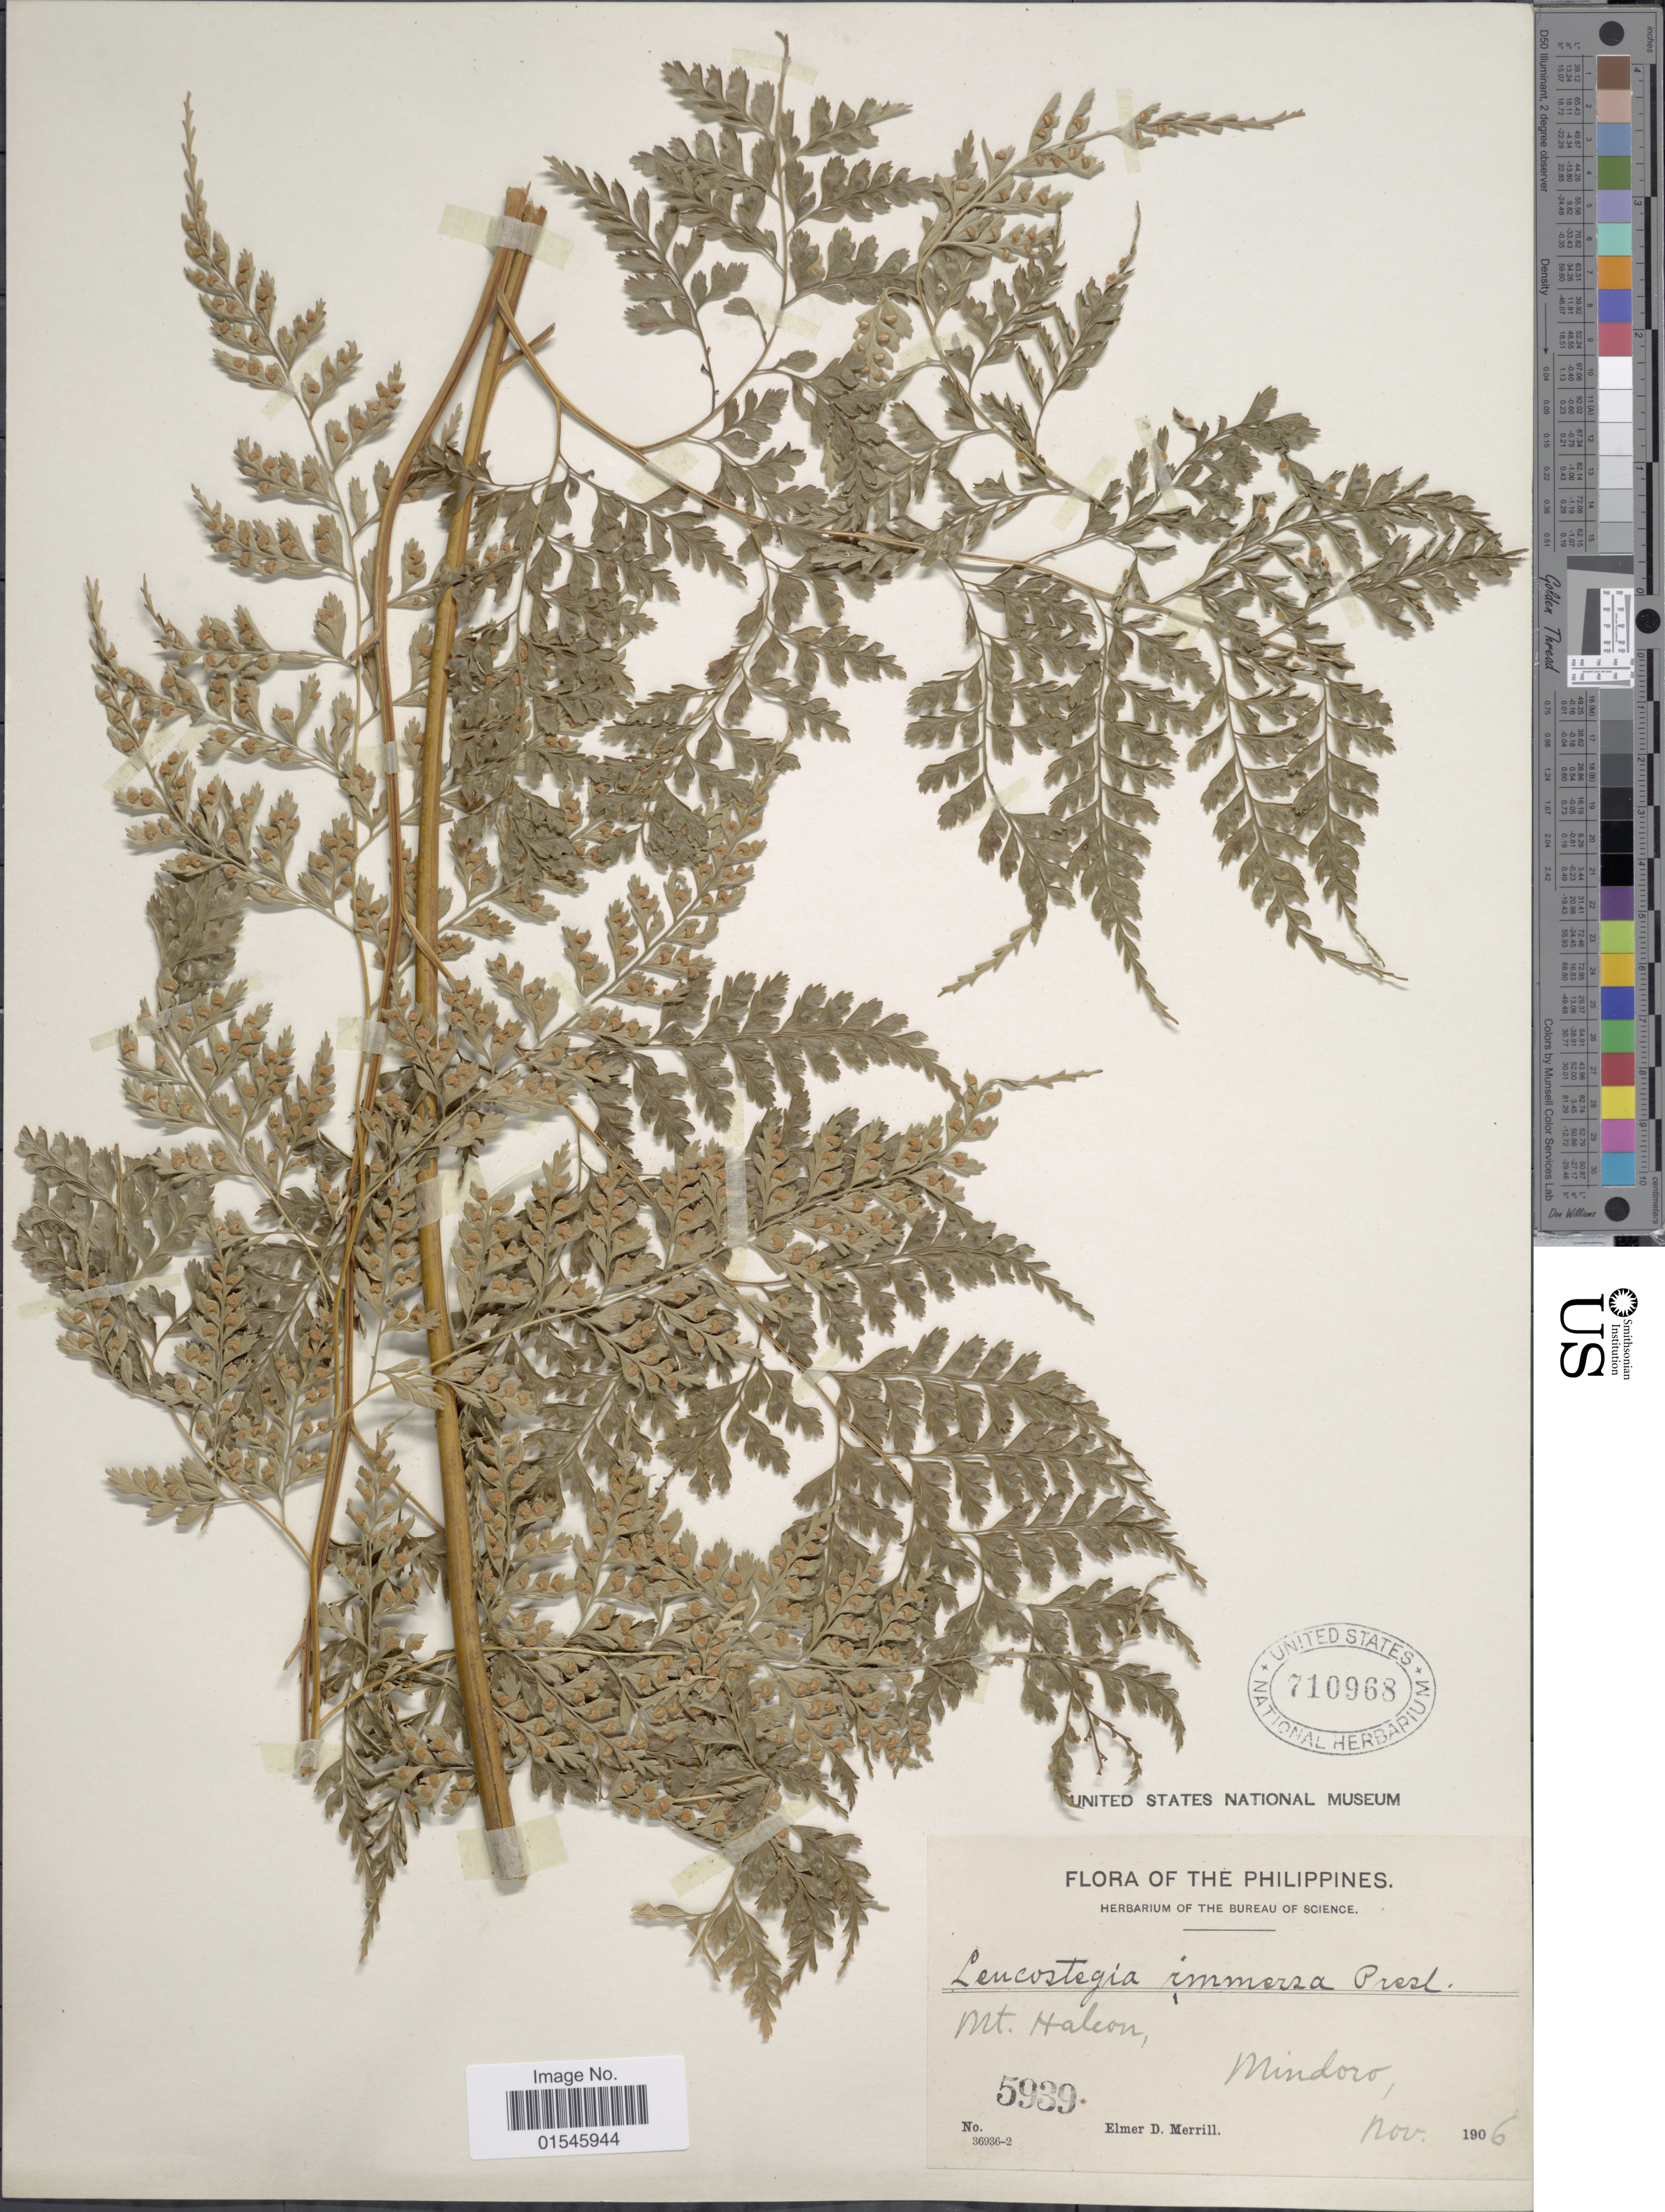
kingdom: Plantae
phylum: Tracheophyta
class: Polypodiopsida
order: Polypodiales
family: Hypodematiaceae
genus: Leucostegia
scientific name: Leucostegia truncata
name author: (D. Don) Fraser-Jenk.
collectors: E. D. Merrill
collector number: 5939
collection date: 1906-11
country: Philippines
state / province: Mimaropa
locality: Mt Halcon, Mindoro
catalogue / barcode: US 710968